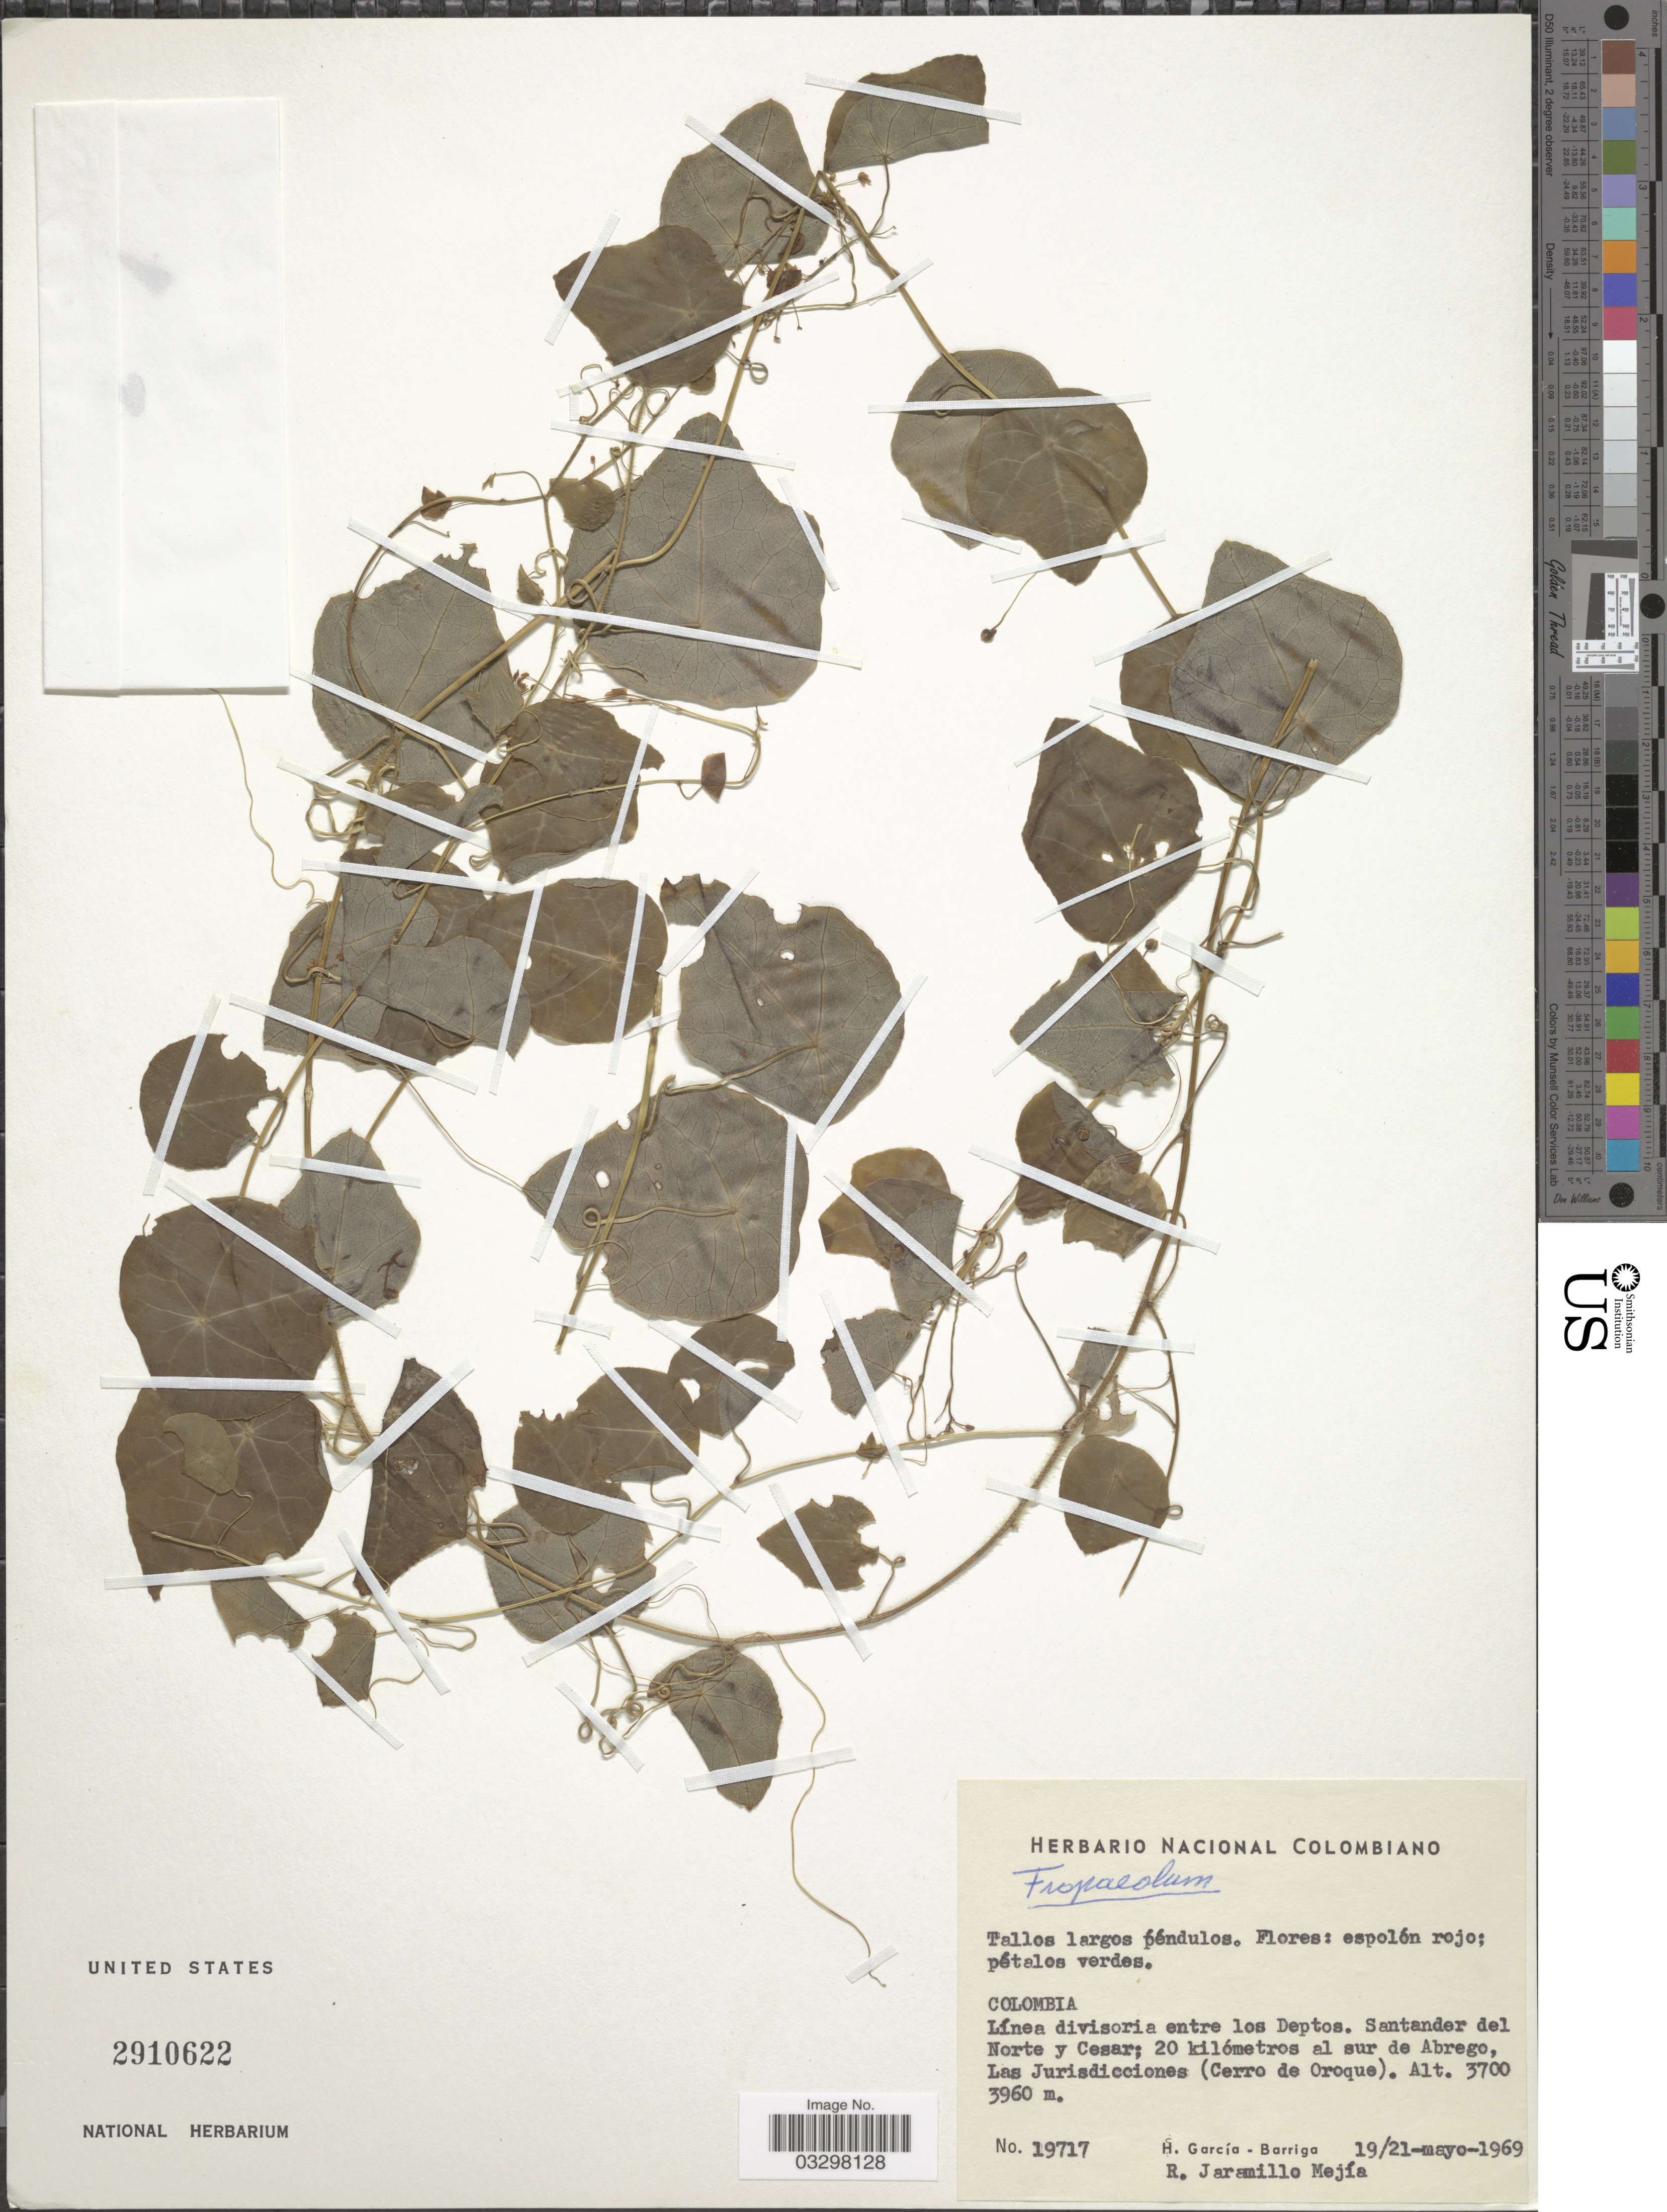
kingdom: Plantae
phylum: Tracheophyta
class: Magnoliopsida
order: Brassicales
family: Tropaeolaceae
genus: Tropaeolum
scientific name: Tropaeolum sp.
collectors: H. García Barriga & R. Jaramillo M.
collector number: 19717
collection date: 1969-05-19/1969-05-21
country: Colombia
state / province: Norte de Santander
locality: Línea divisoria entre los Deptos. Santander del Norte y Cesar; 20 kilómetros al sur de Abrego, Las Jurisdicciones (Cerro de Oroque).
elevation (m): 3700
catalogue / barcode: US 2910622